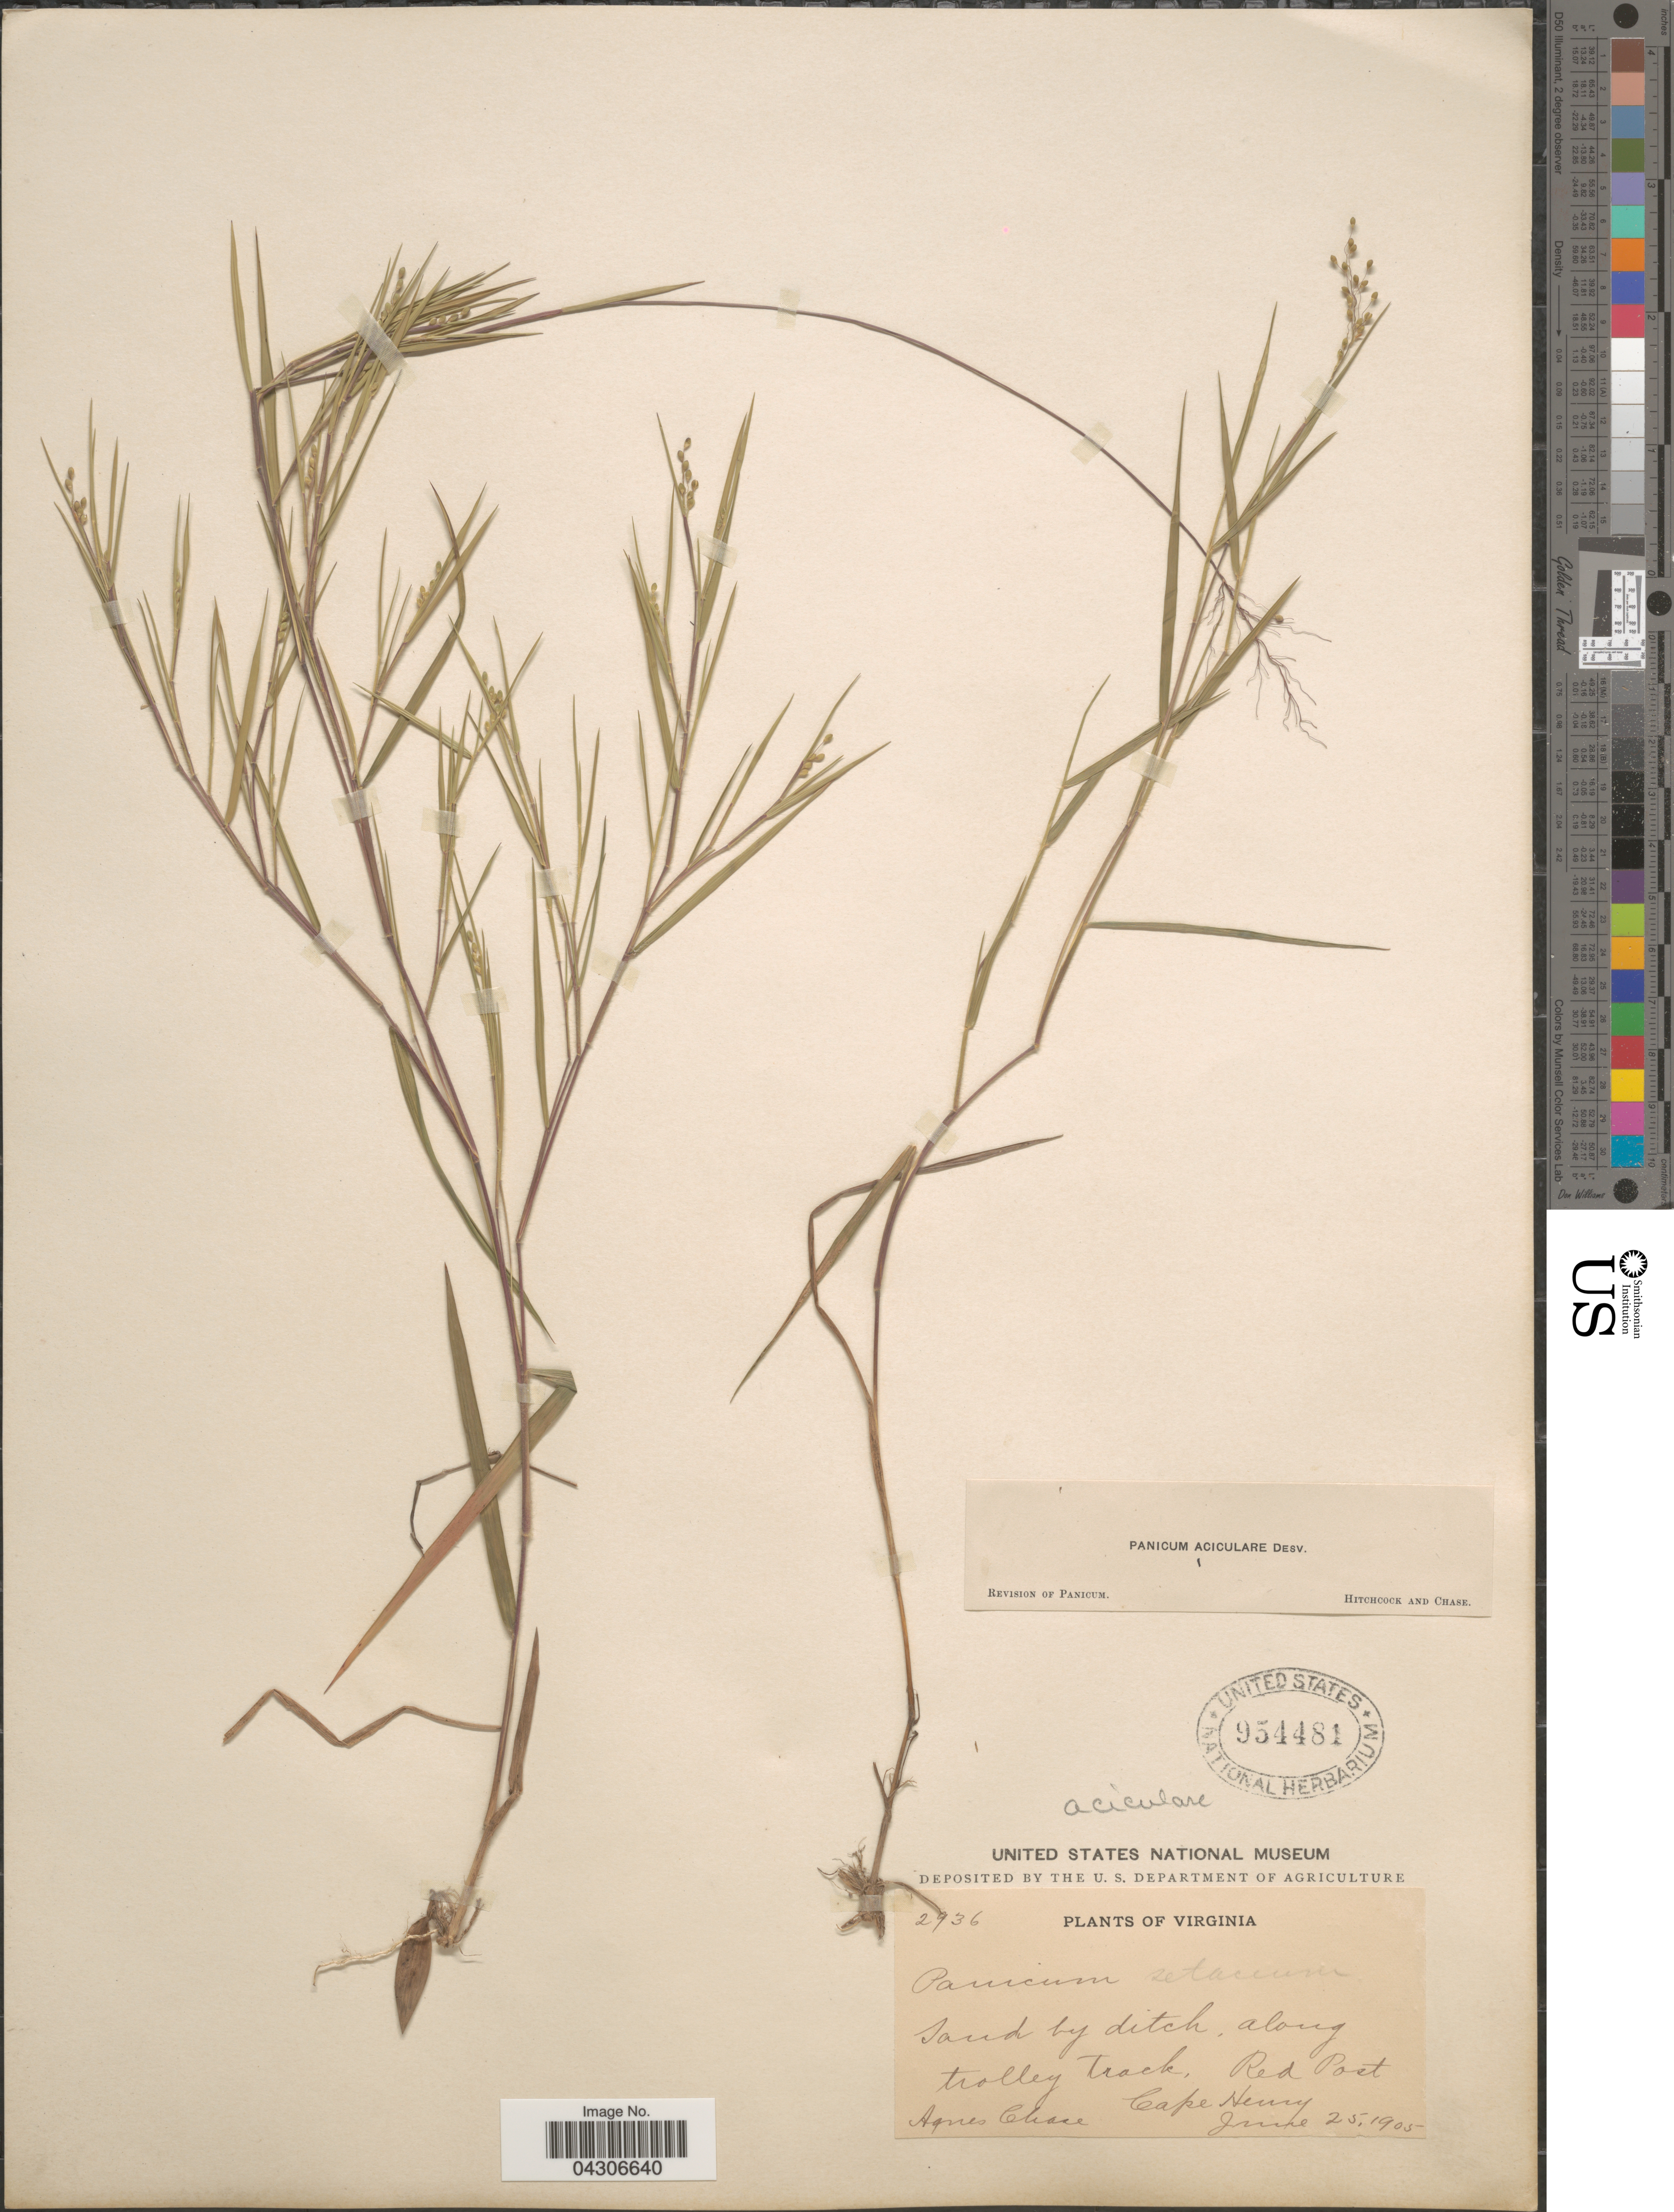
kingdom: Plantae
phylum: Tracheophyta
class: Liliopsida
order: Poales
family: Poaceae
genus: Dichanthelium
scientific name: Dichanthelium aciculare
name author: (Desv. ex Poir.) Gould & C.A. Clark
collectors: A. Chase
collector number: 2936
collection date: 1905-06-25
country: United States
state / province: Virginia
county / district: City of Virginia Beach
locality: Sand by ditch, along trolley track, Red Post. Cape Henry.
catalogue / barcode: US 954481